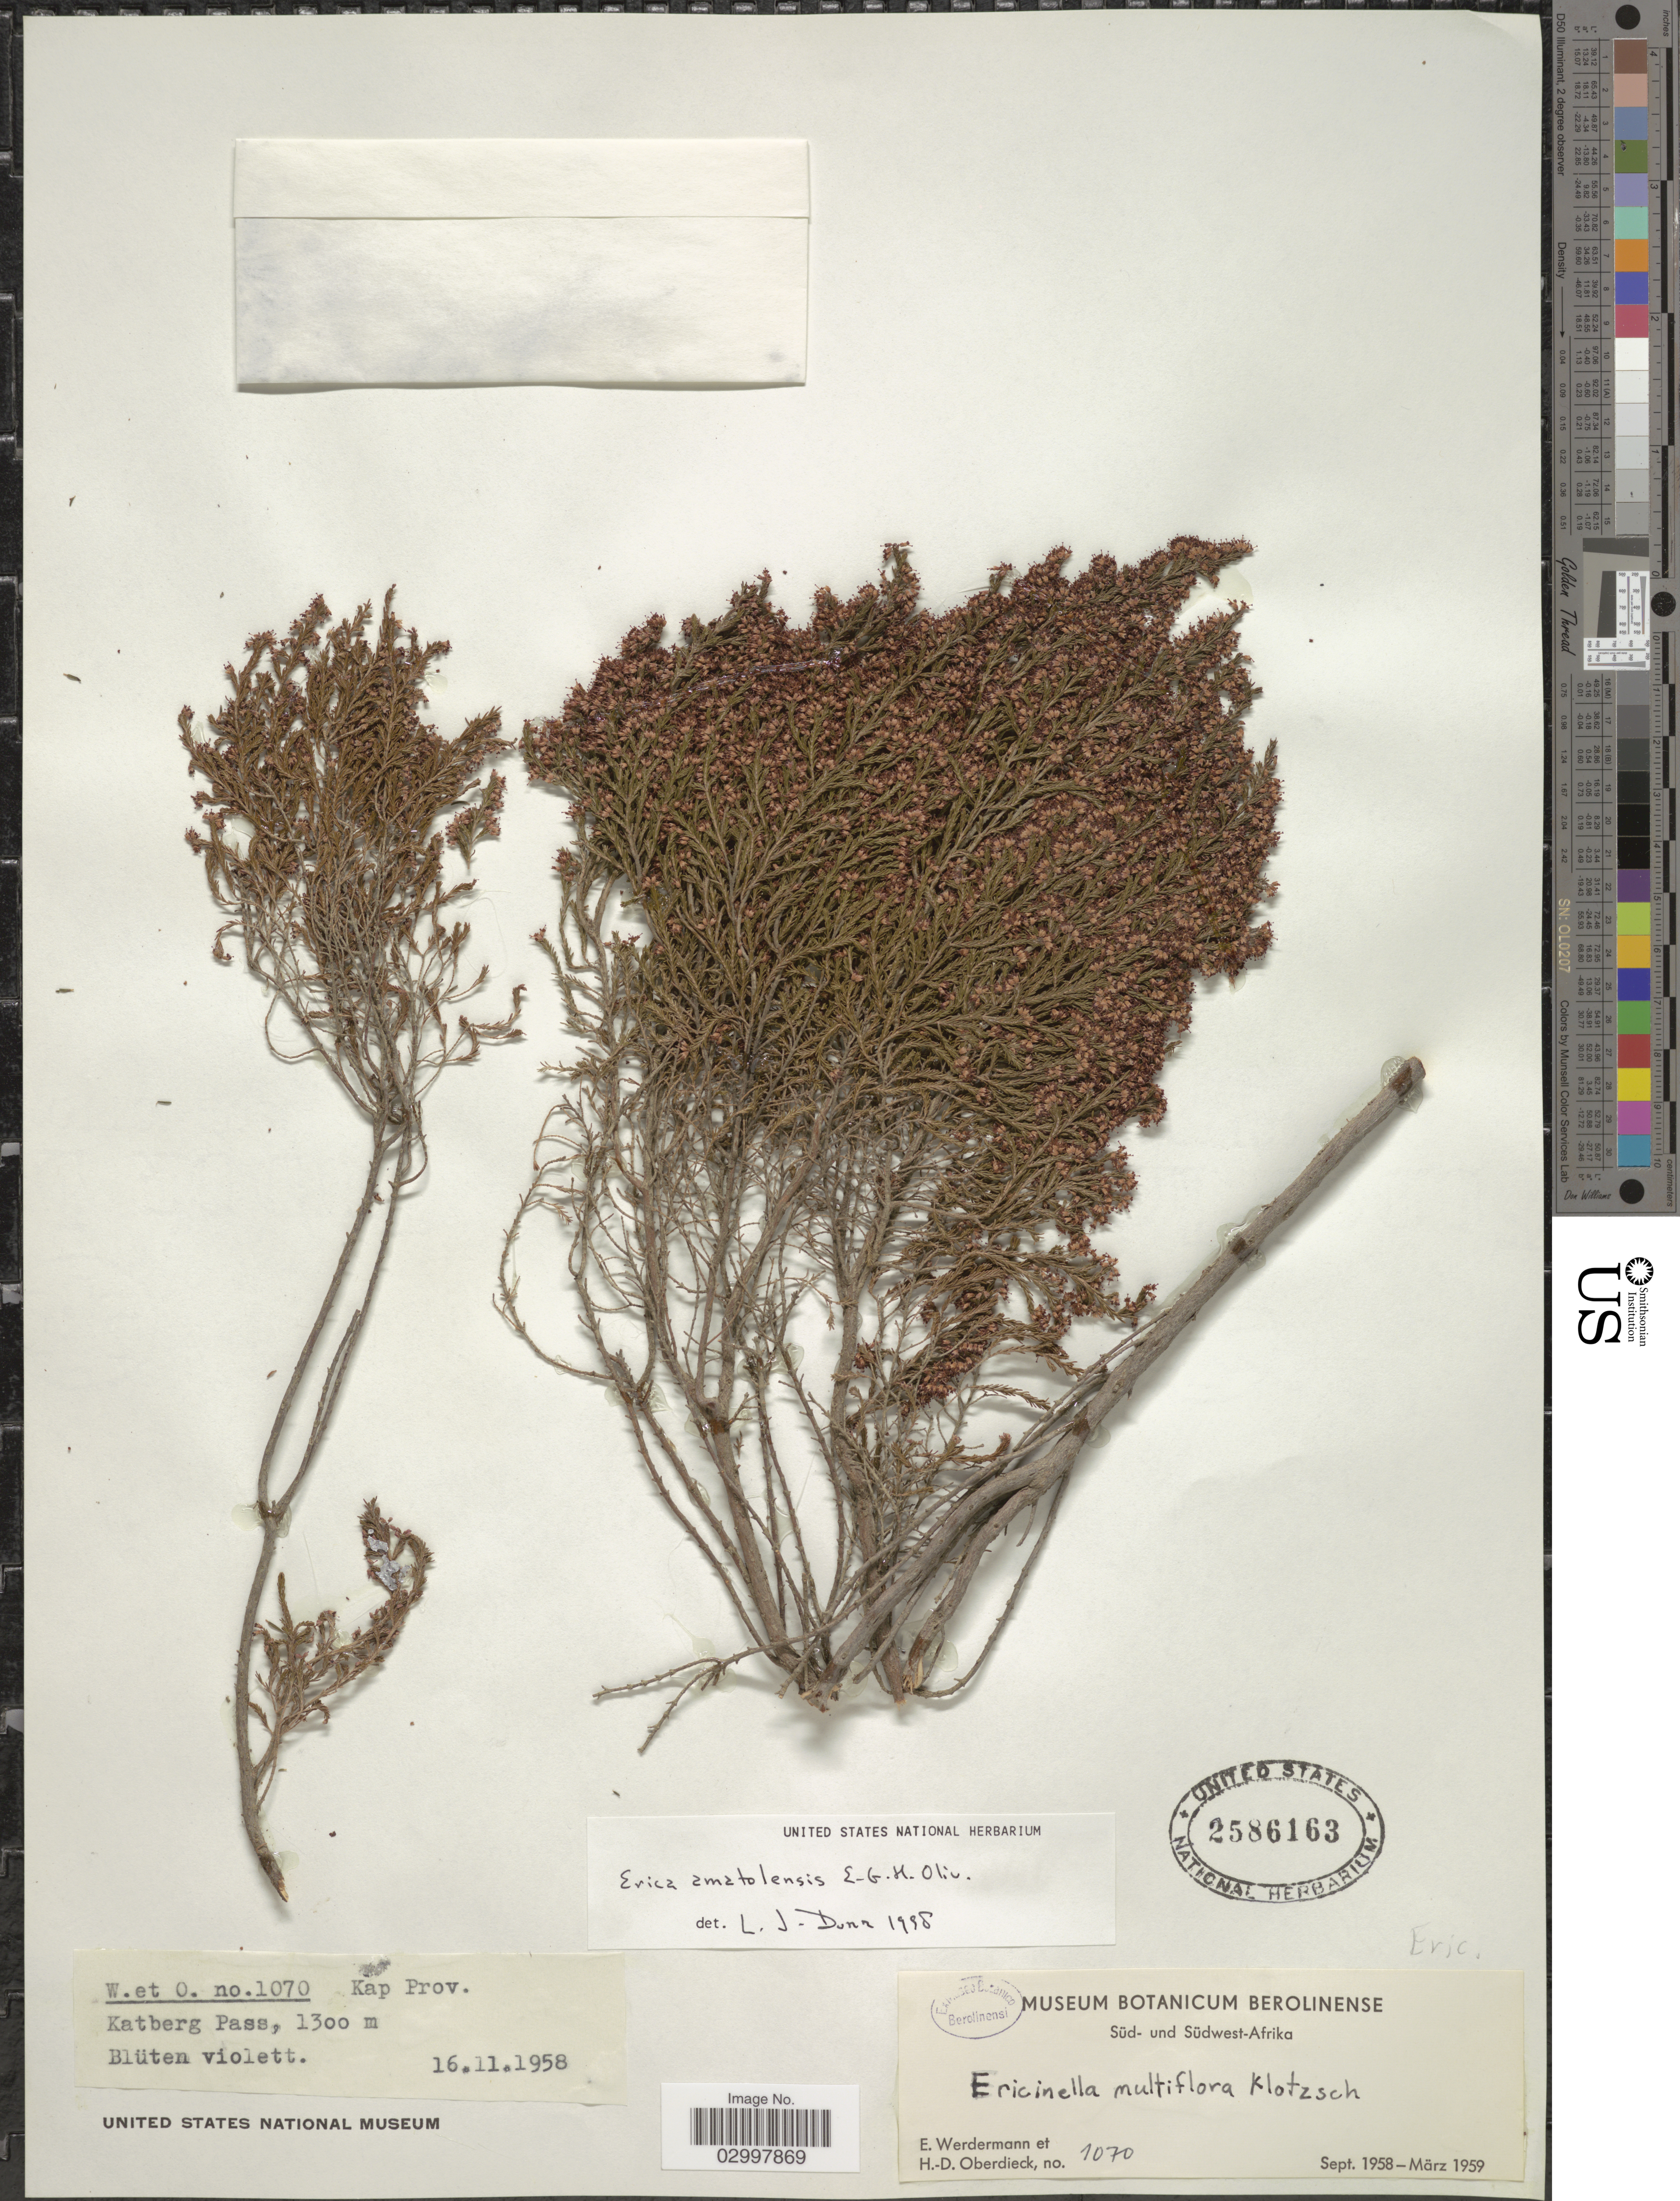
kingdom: Plantae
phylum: Tracheophyta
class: Magnoliopsida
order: Ericales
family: Ericaceae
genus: Erica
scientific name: Erica amatolensis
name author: E.G.H. Oliv.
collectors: E. Werdermann & H. Oberdieck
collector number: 1070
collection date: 1958-11-16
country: South Africa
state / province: Eastern Cape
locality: Kap Prov. Katberg Pass.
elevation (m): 1300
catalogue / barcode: US 2586163